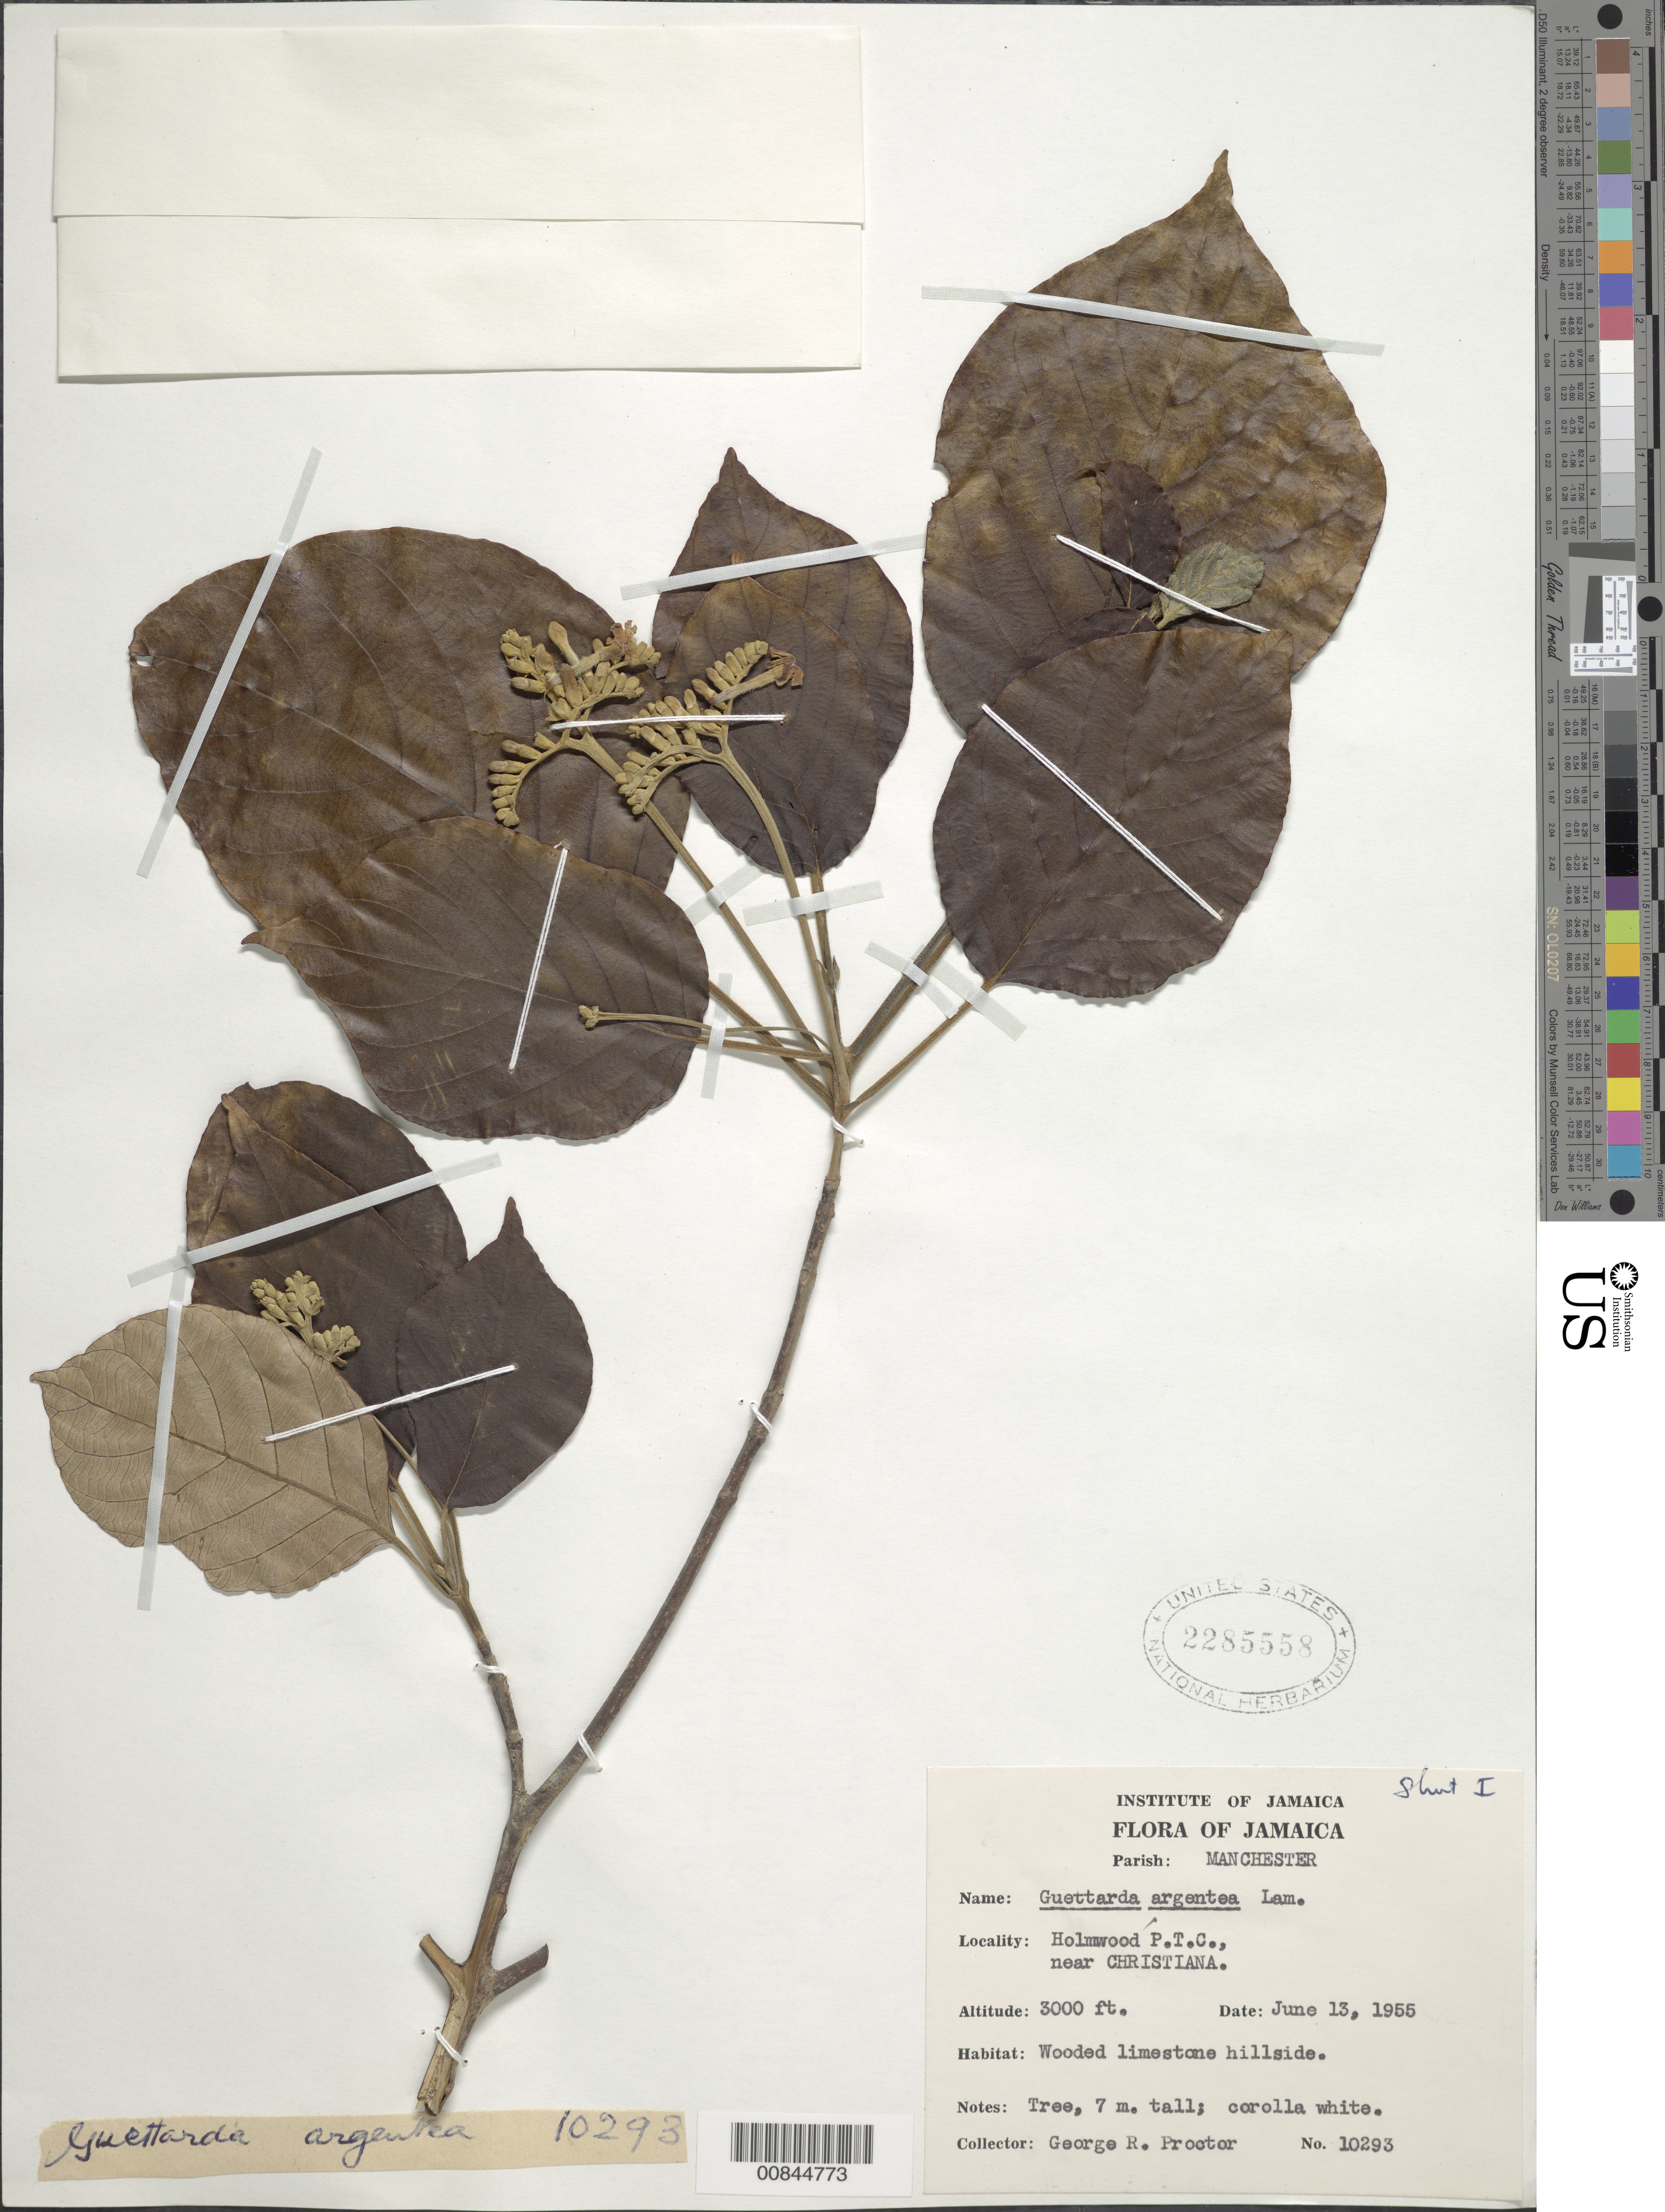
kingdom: Plantae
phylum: Tracheophyta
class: Magnoliopsida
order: Gentianales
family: Rubiaceae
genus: Guettarda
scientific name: Guettarda argentea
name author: Lam.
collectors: G. R. Proctor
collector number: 10293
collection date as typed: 13 Jun 1956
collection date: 1956-06-13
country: Jamaica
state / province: Manchester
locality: Holmwood P.T.C.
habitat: Wooded limestone hillside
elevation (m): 914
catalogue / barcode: US 2285558